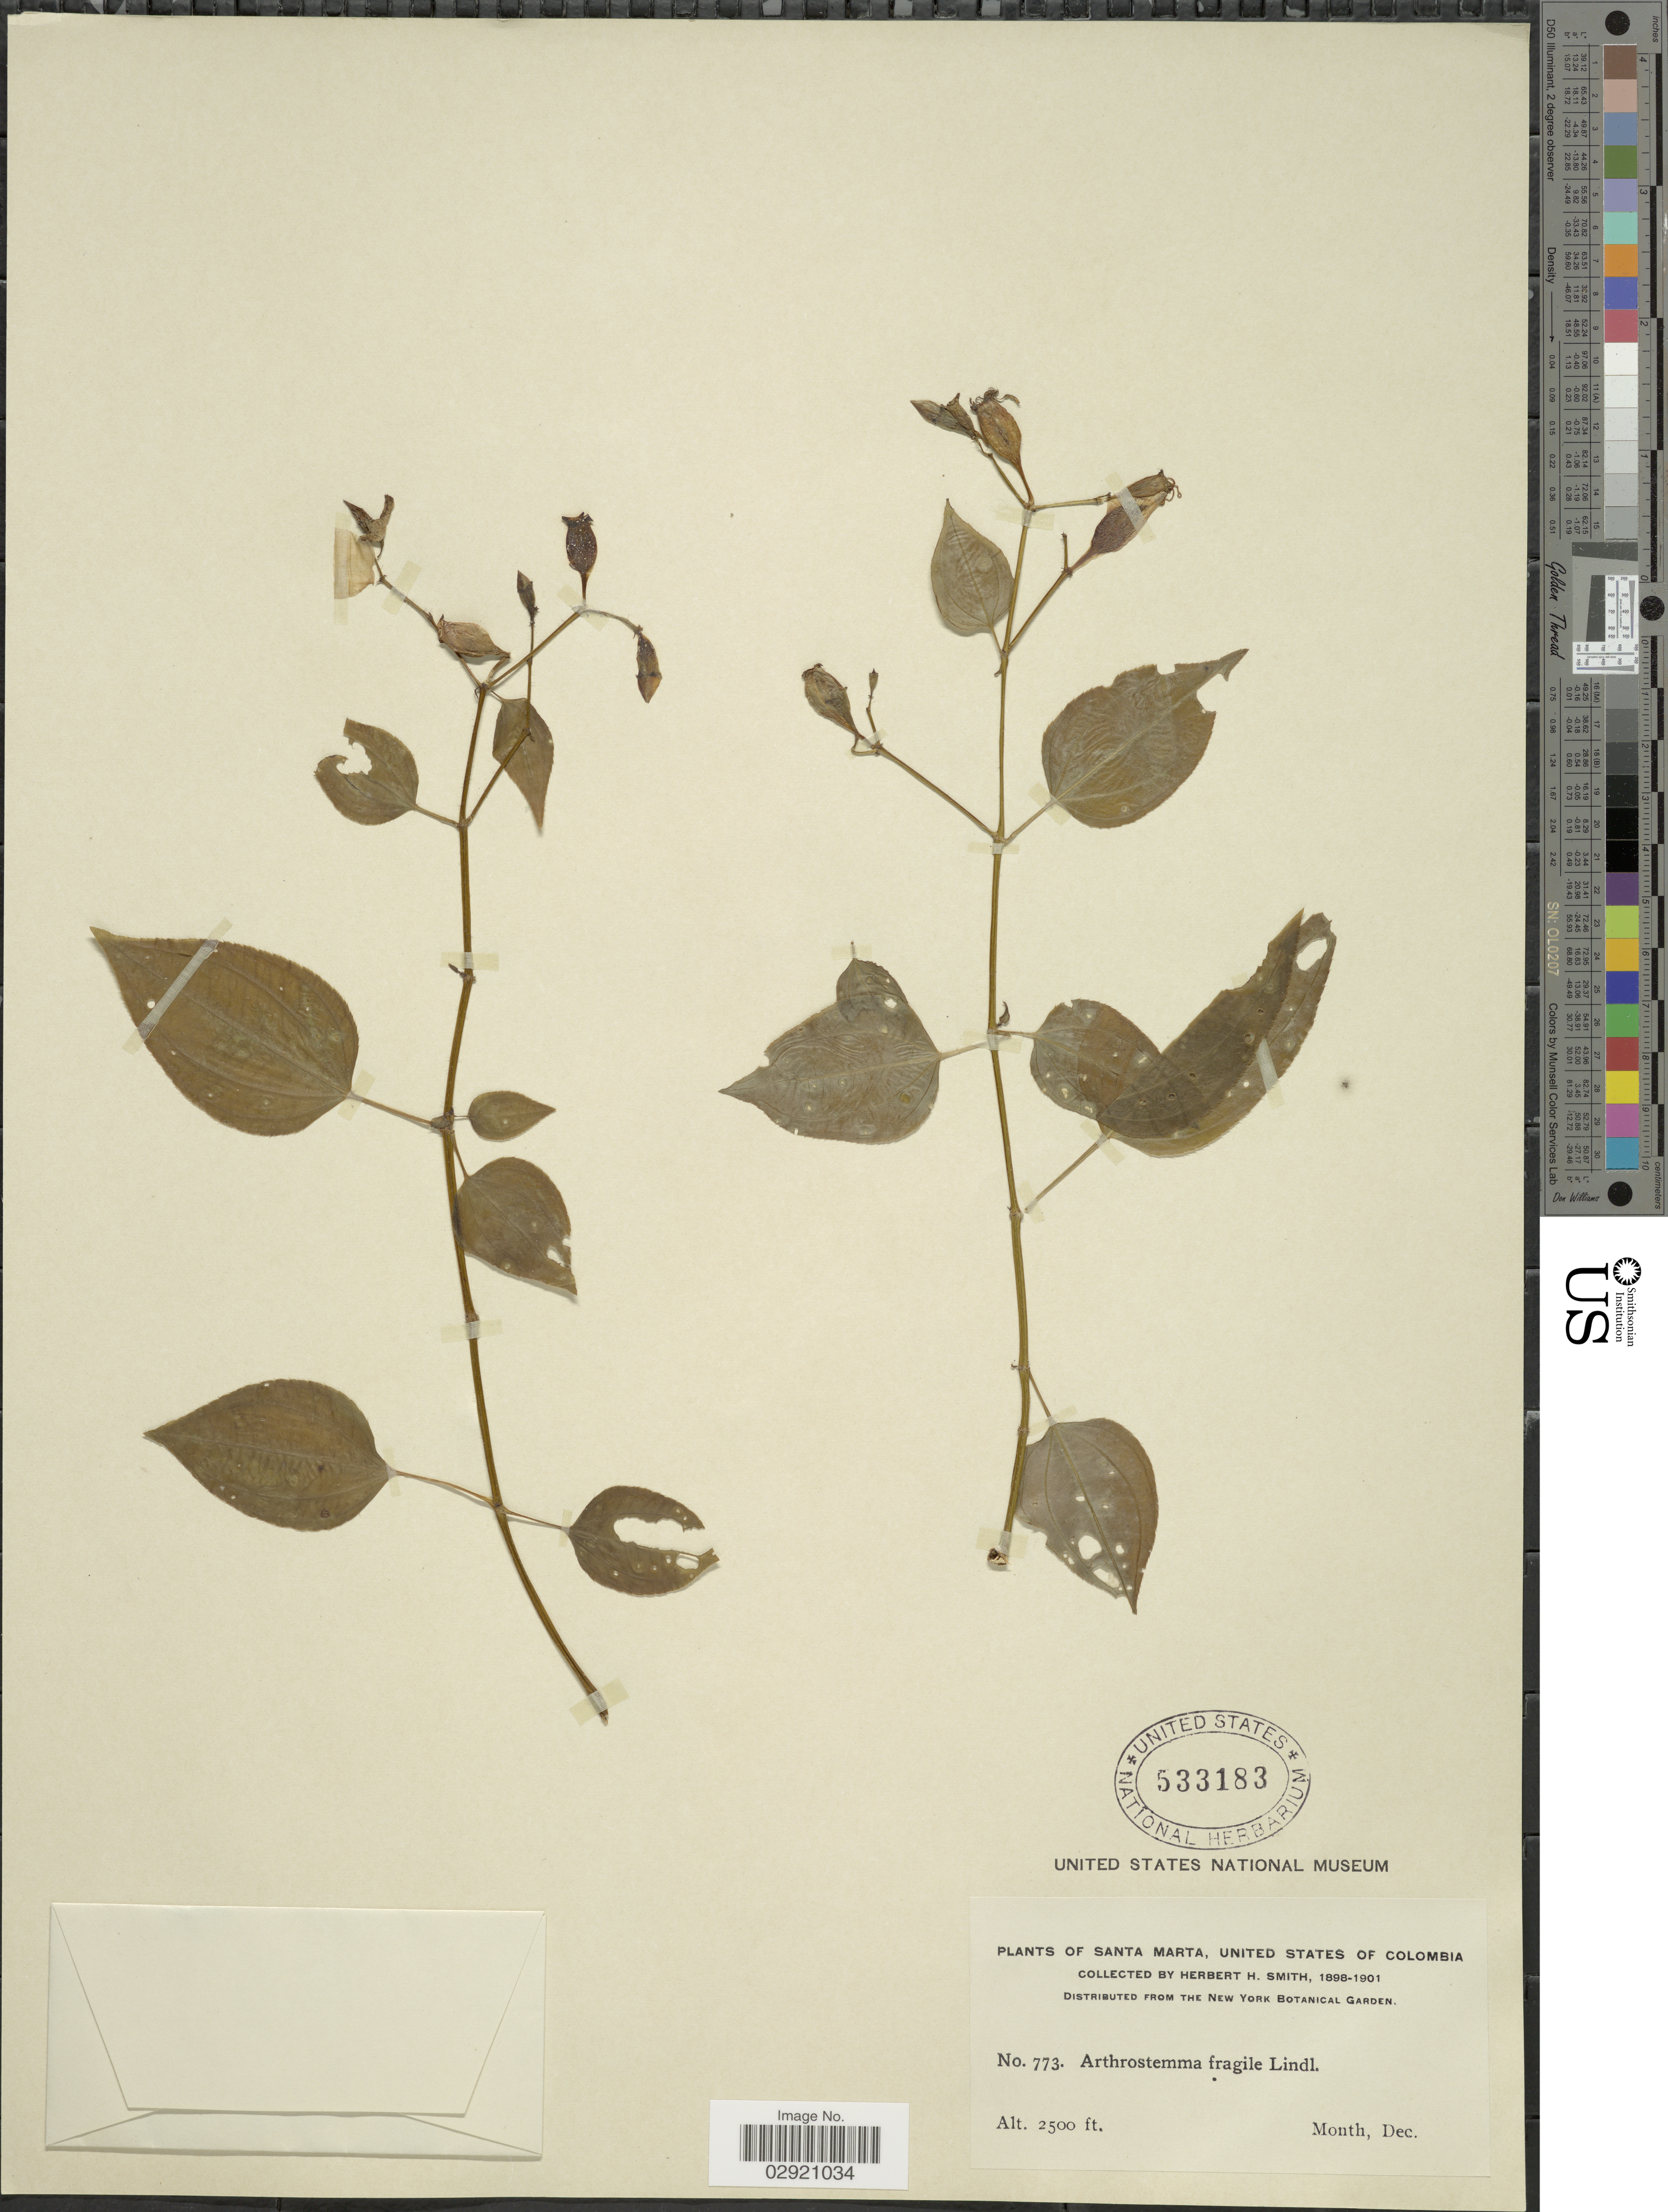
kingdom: Plantae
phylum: Tracheophyta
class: Magnoliopsida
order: Myrtales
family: Melastomataceae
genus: Arthrostemma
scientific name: Arthrostemma ciliatum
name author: Pav. ex D. Don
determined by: Strong, Mark T., (BOT), Smithsonian Institution - National Museum of Natural History (UNITED STATES)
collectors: Herbert H. Smith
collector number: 773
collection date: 1898-12/1901-12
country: Colombia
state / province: Magdalena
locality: Santa Marta, United States of Colombia.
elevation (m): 762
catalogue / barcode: US 533183